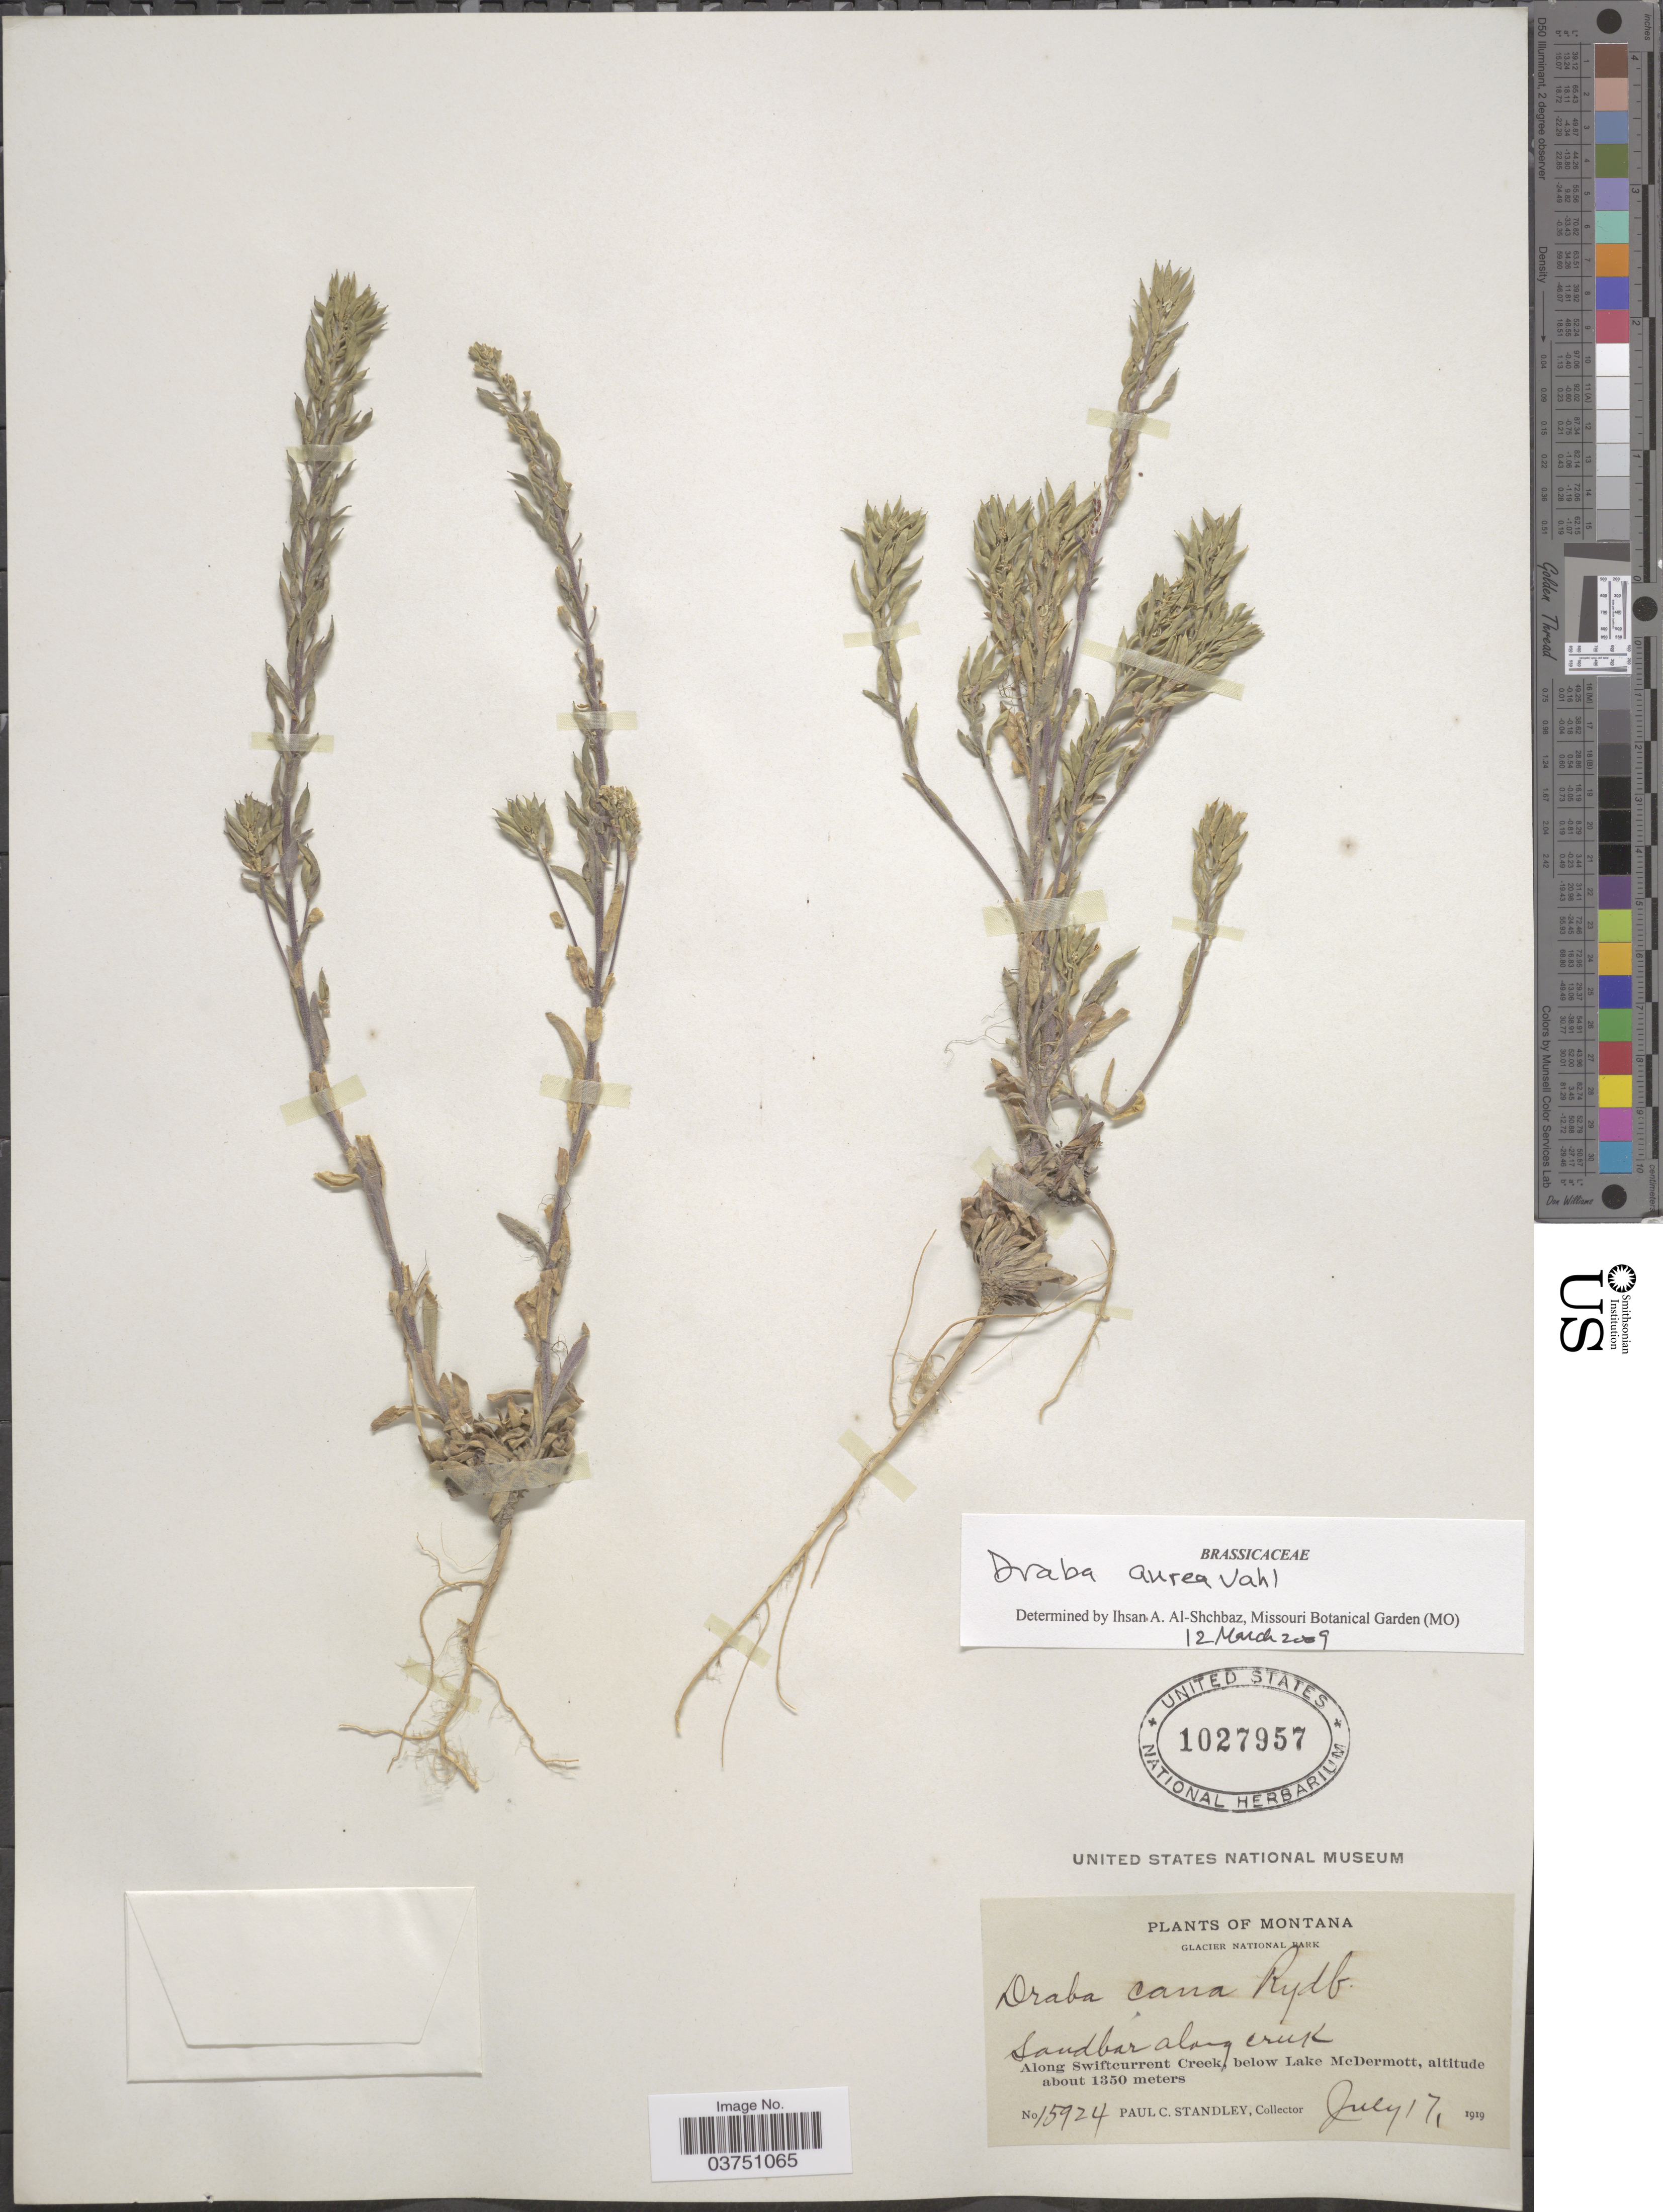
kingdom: Plantae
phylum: Tracheophyta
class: Magnoliopsida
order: Brassicales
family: Brassicaceae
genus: Draba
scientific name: Draba cana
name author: Rydb.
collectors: P. C. Standley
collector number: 15924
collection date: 1919-07-17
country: United States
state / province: Montana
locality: Glacier National Park. Along Swiftcurrent Creek, below Lake McDermott.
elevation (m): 1350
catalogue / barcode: US 1027957